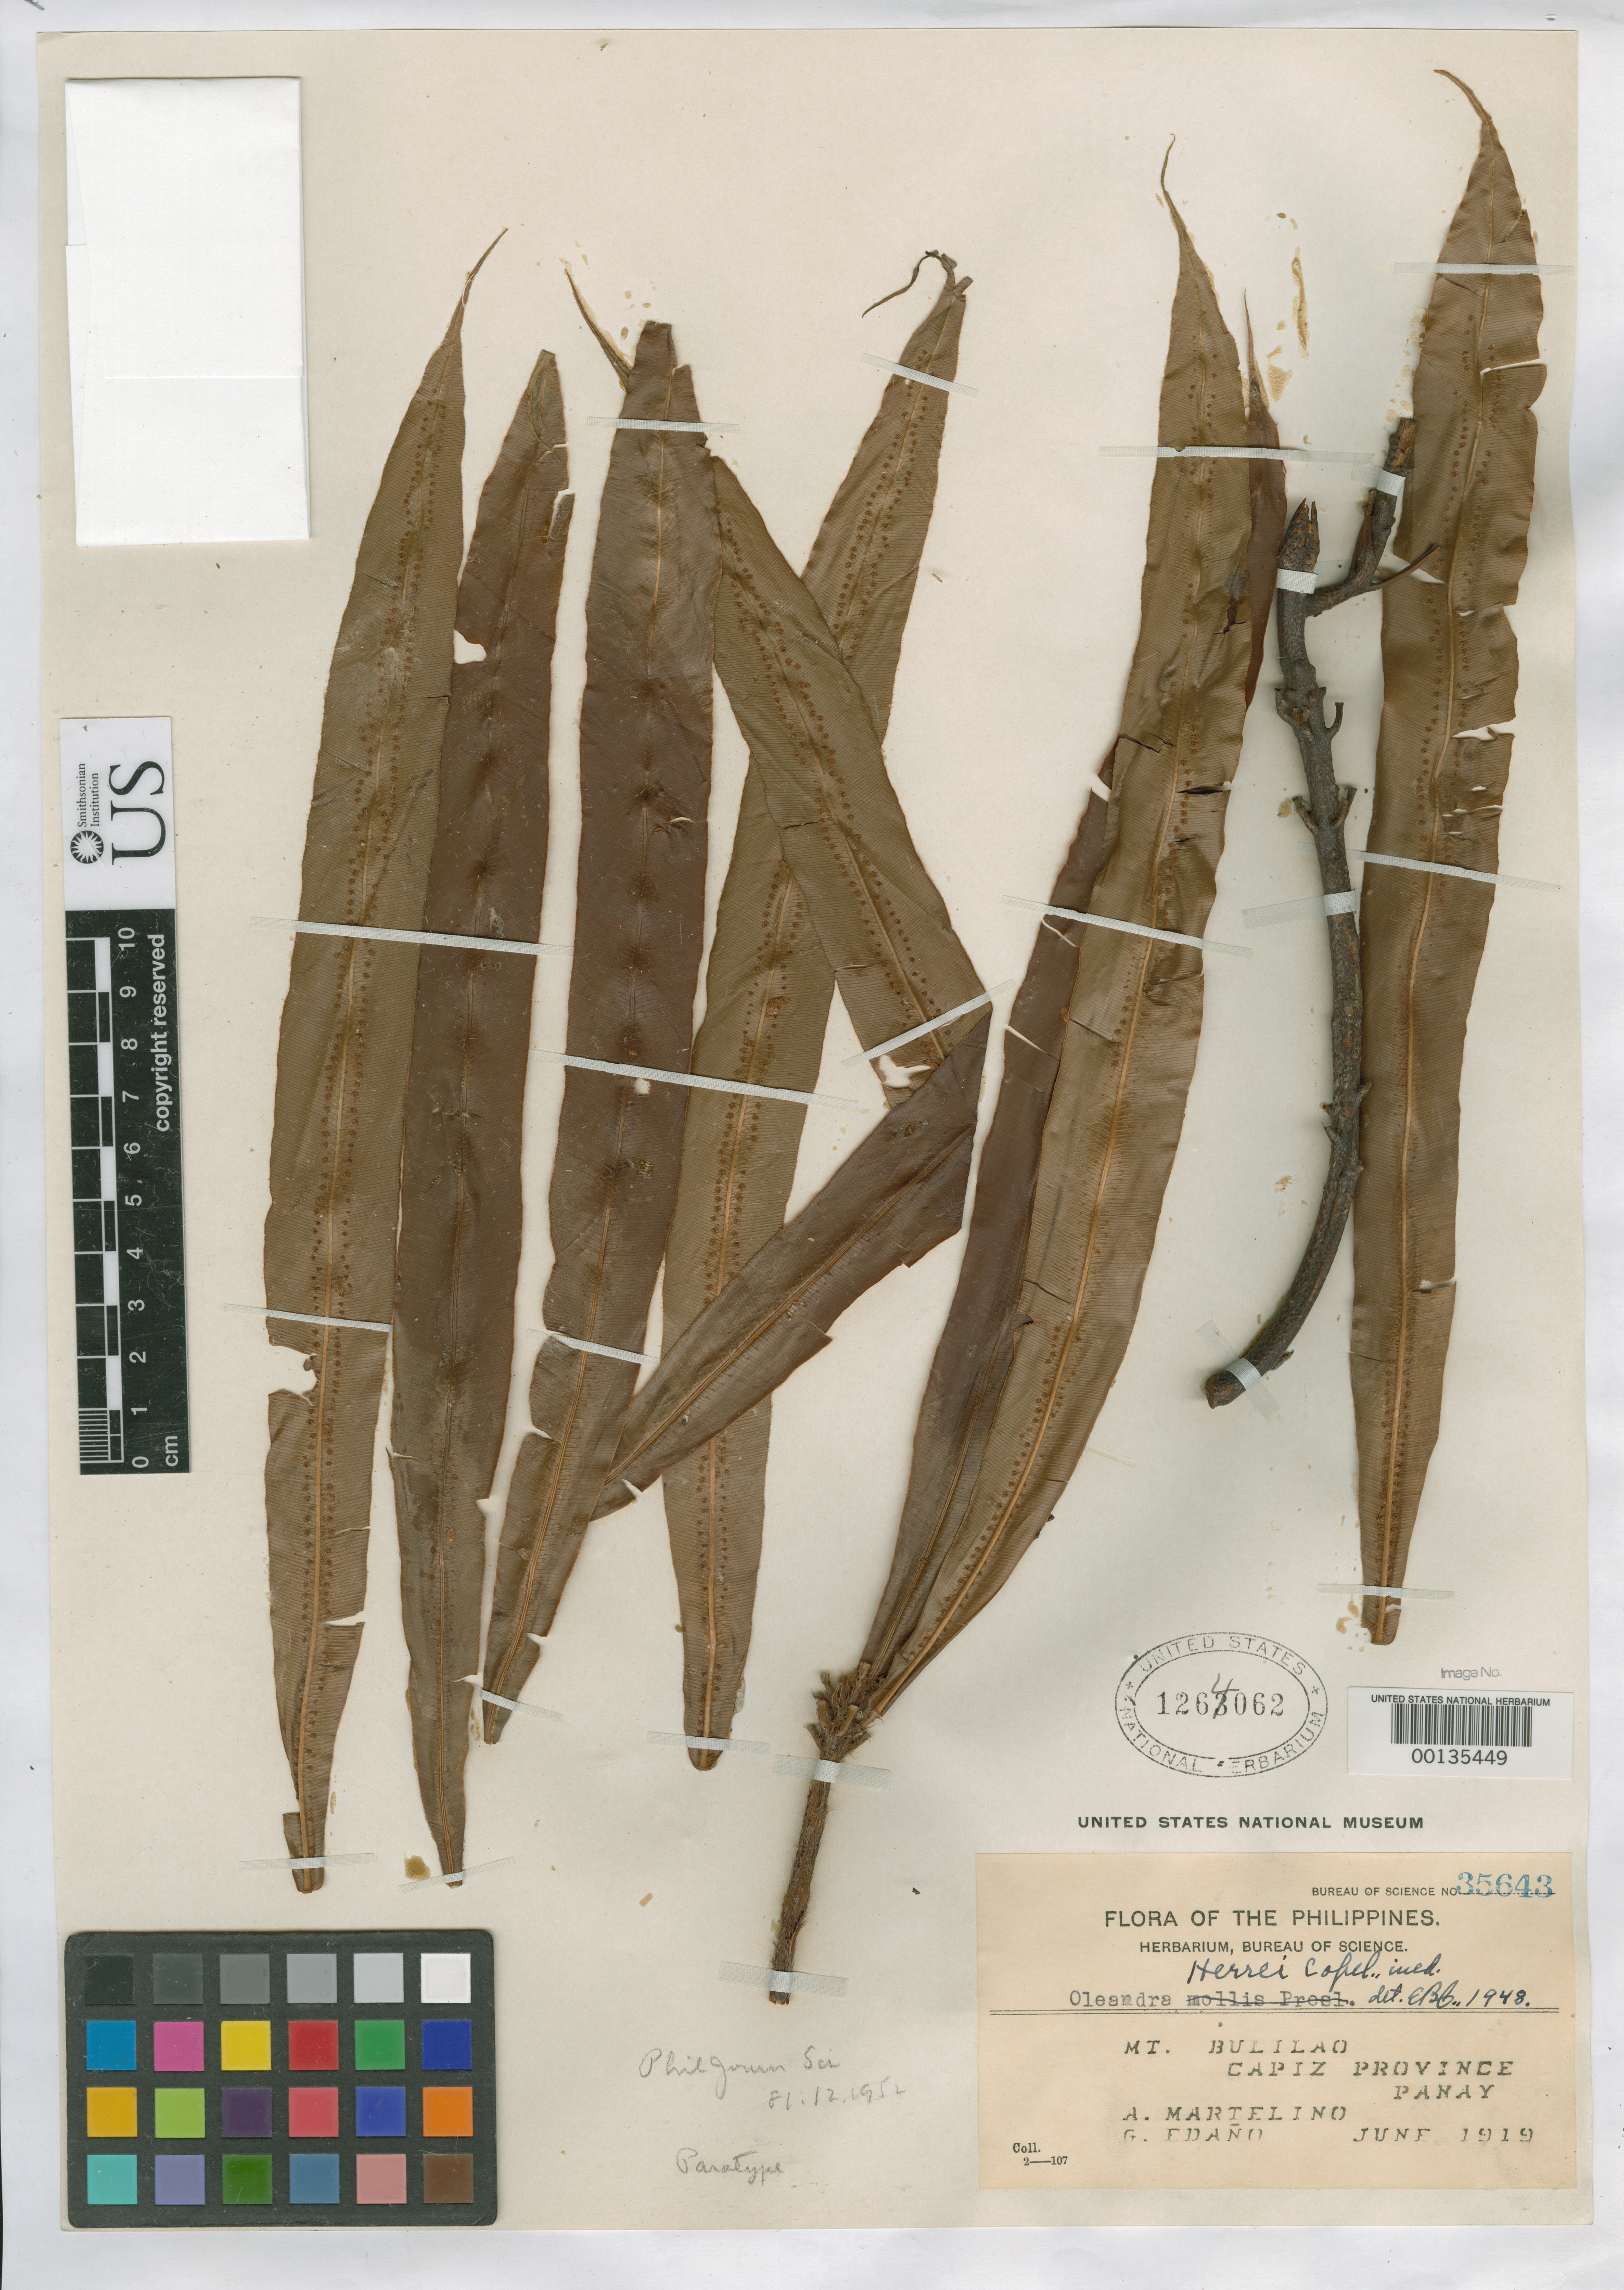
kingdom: Plantae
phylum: Tracheophyta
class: Polypodiopsida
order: Polypodiales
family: Oleandraceae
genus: Oleandra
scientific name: Oleandra herrei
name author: Copel.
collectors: A. Martelino & G. E. Edaño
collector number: Bur. Sci. 35643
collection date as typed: Jun 1919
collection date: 1919-06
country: Philippines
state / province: Western Visayas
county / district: Capiz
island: Panay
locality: Mt. Bulilao.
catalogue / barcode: US 1264062